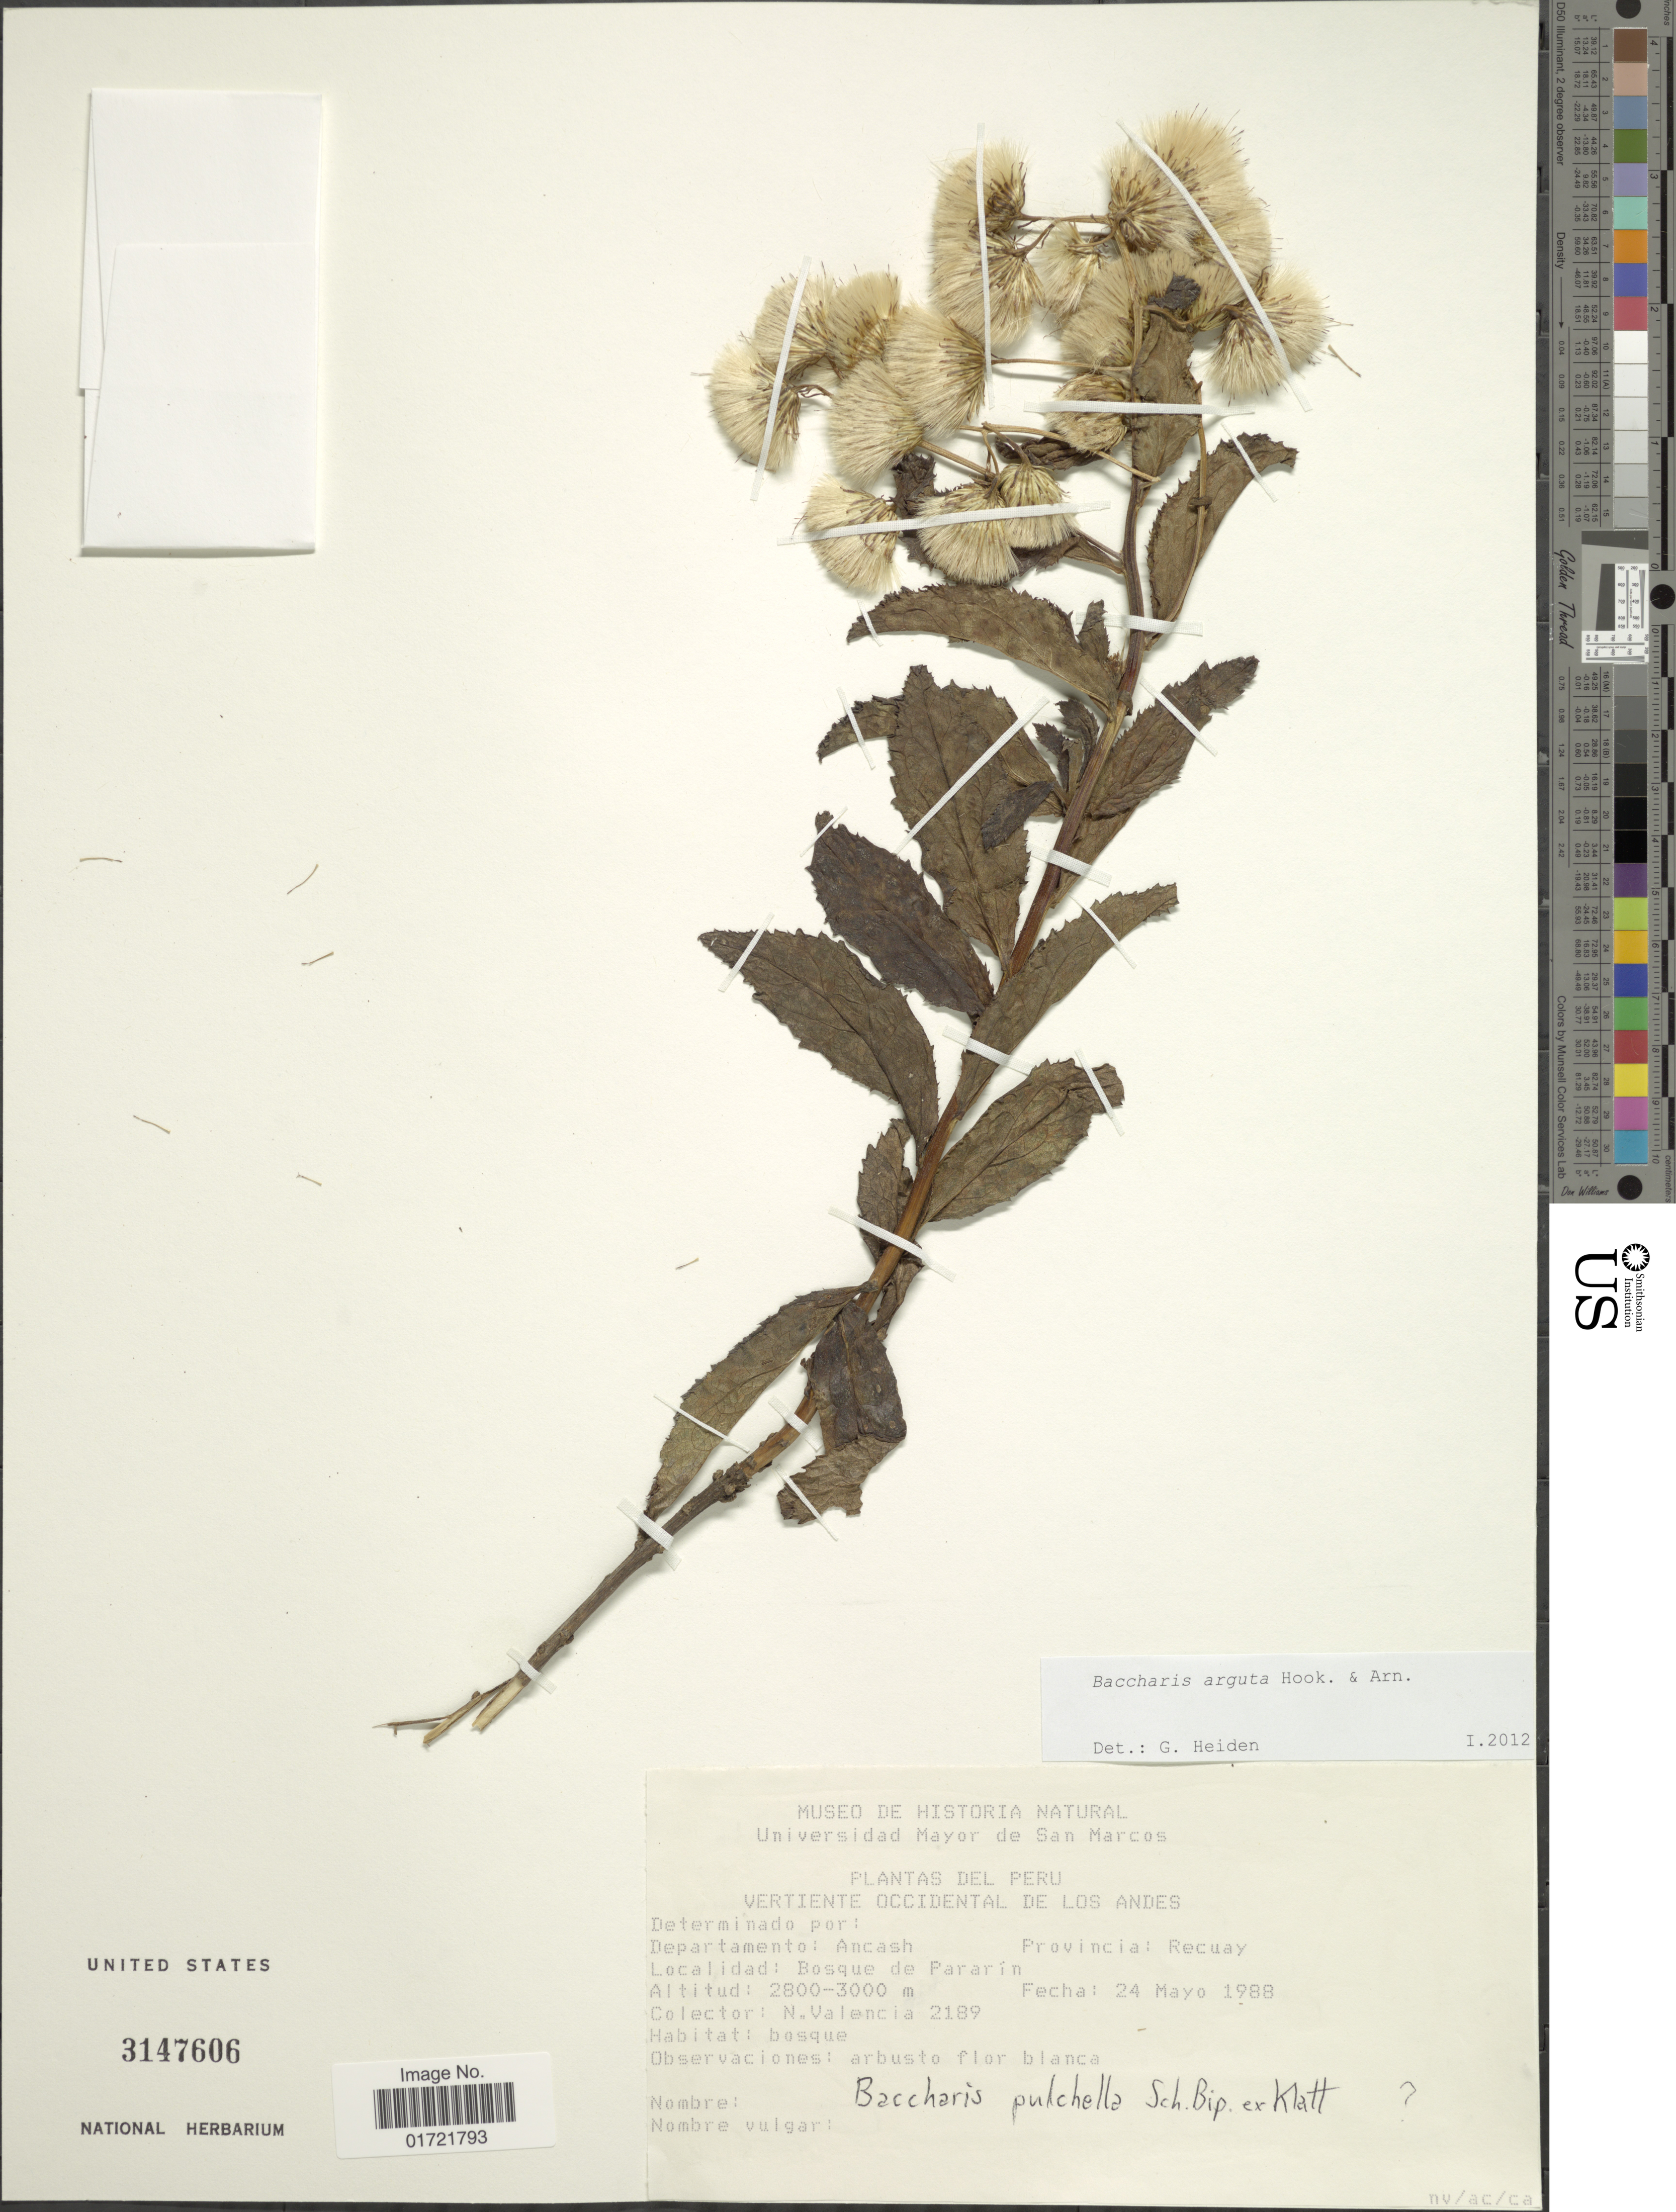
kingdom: Plantae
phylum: Tracheophyta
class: Magnoliopsida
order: Asterales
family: Asteraceae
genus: Baccharis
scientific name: Baccharis arguta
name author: Gillies ex Hook. & Arn.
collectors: N. Valencia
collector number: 2189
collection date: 1988-05-24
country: Peru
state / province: Ancash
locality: Department: Ancash, Provincia: Recuay, Bosque de Pararin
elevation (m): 2800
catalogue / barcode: US 3147606